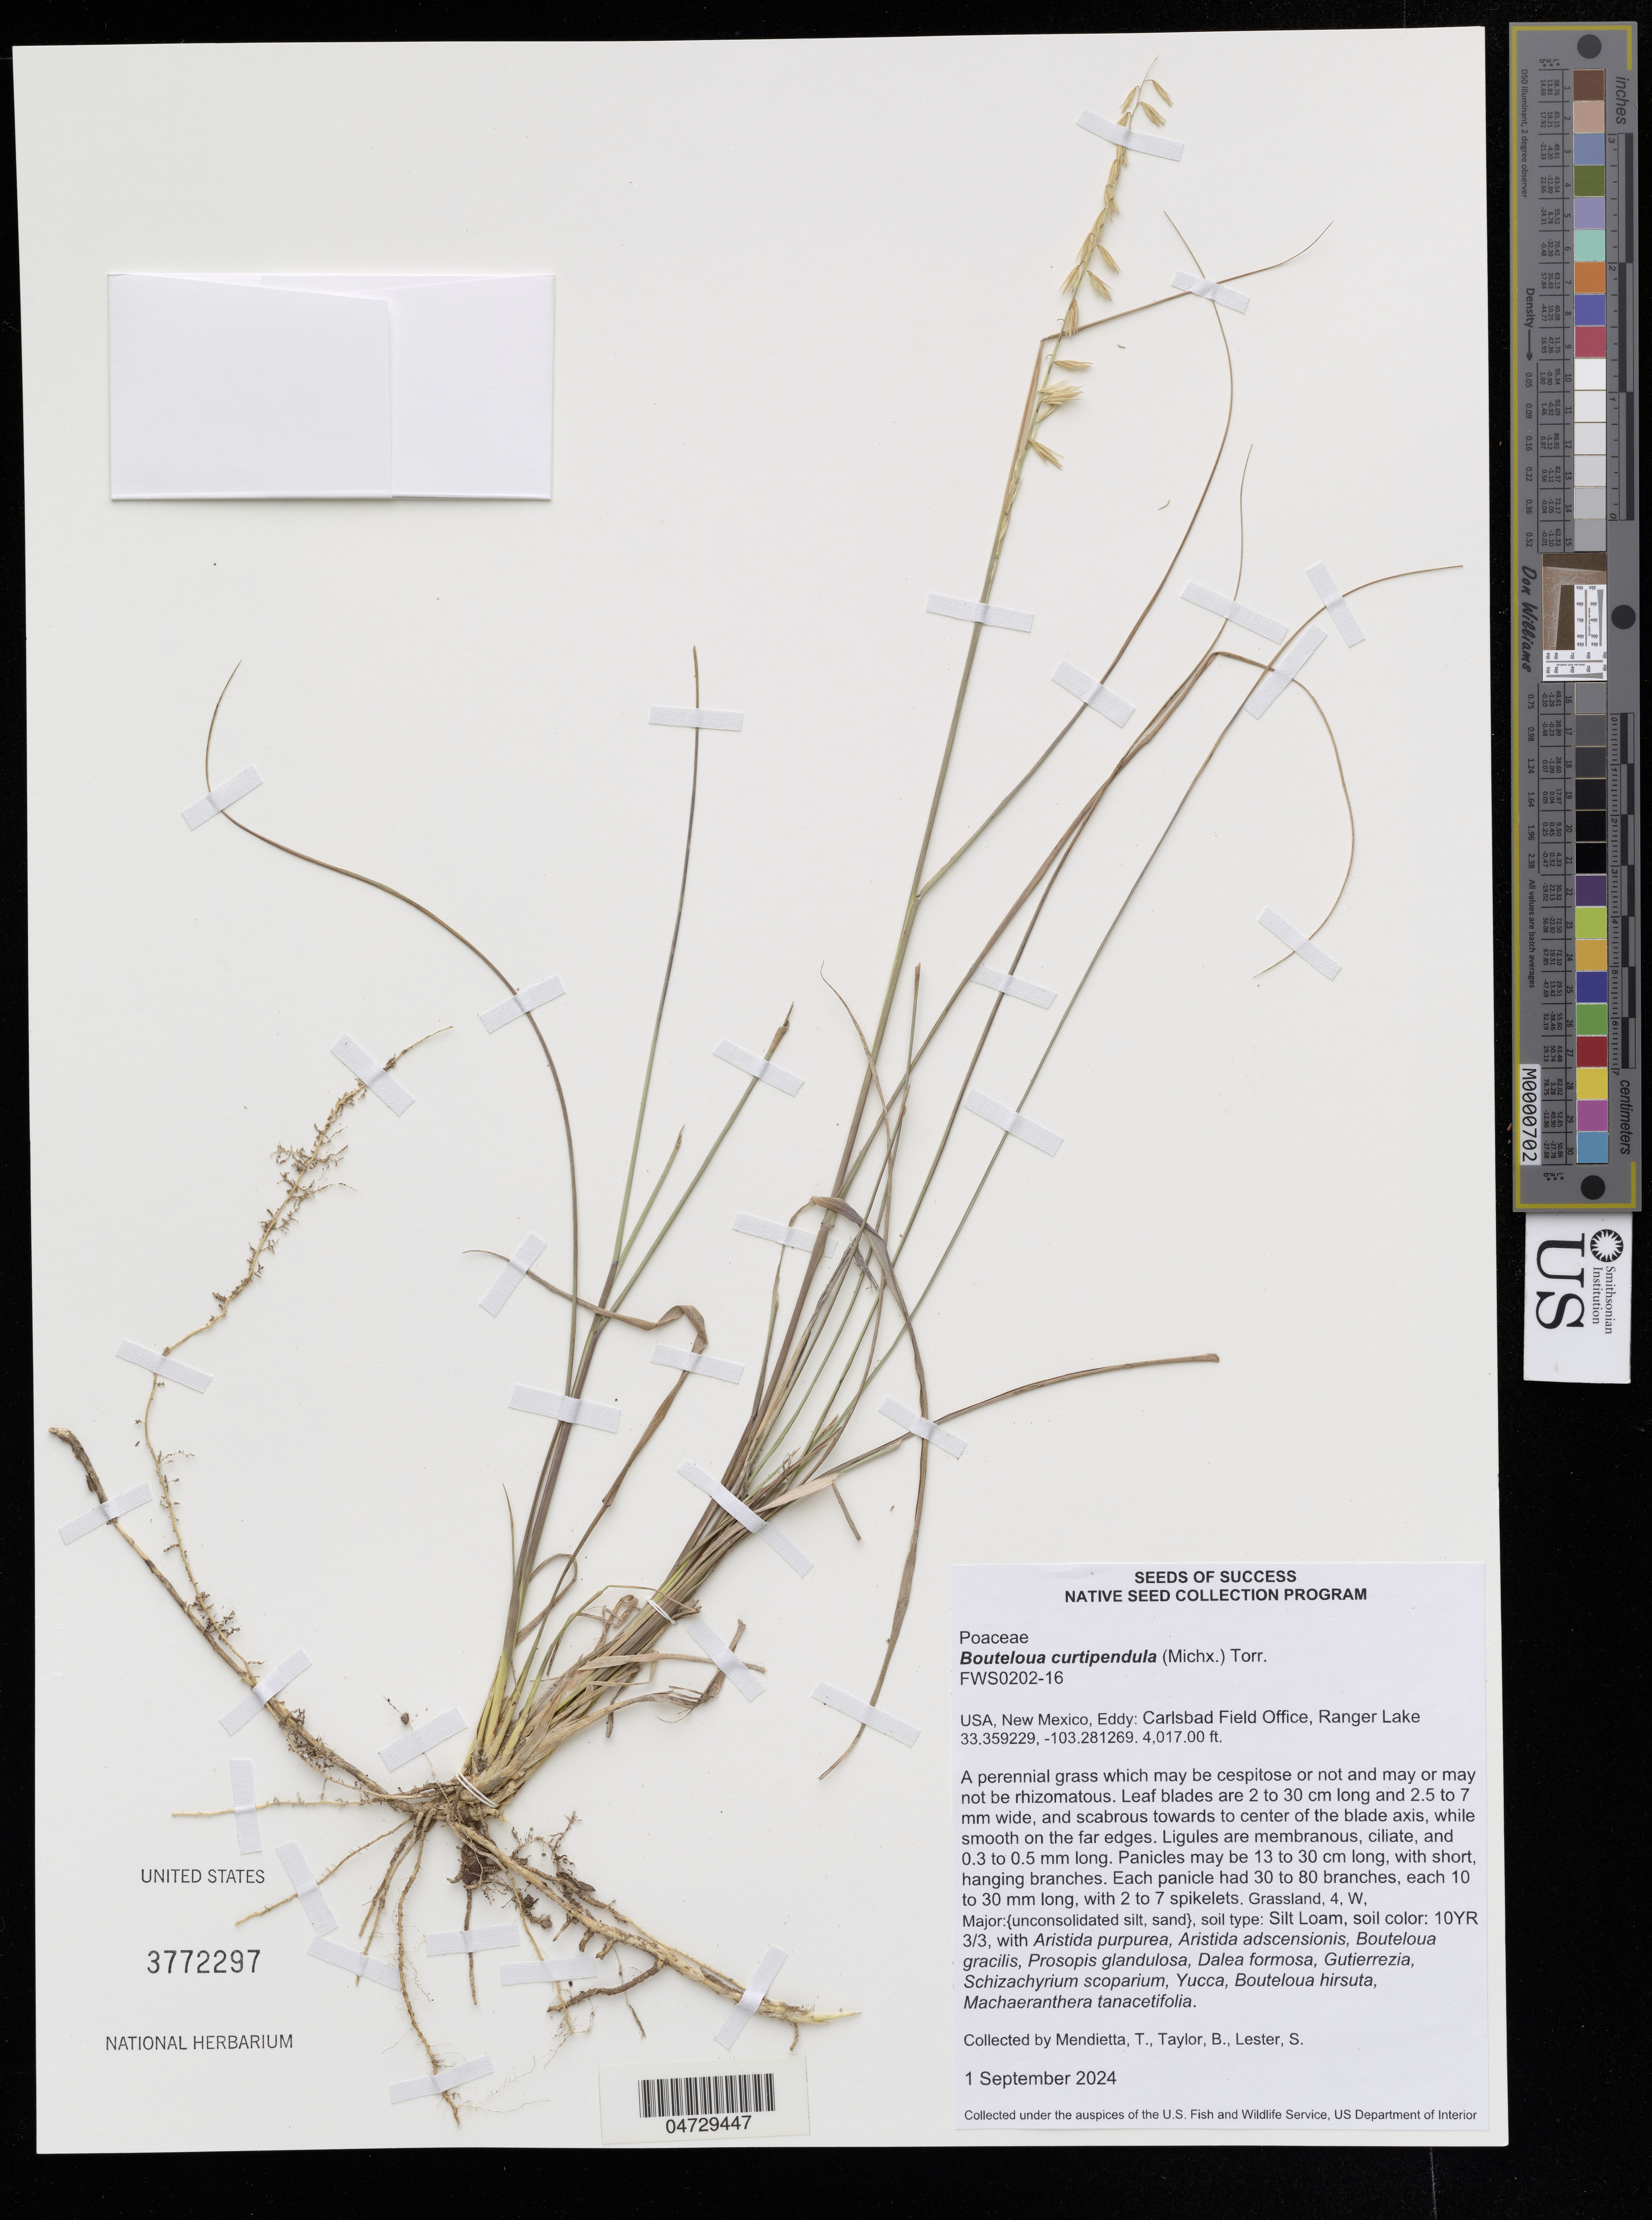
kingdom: Plantae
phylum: Tracheophyta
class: Liliopsida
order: Poales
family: Poaceae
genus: Bouteloua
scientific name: Bouteloua curtipendula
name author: (Michx.) Torr.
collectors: T. Mendietta, B. Taylor & S. Lester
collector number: FWS0202-16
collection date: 2024-09-01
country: United States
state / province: New Mexico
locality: USA, New Mexico, Eddy: Carlsbad Field Office, Ranger Lake.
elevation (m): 1224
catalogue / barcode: US 3772297